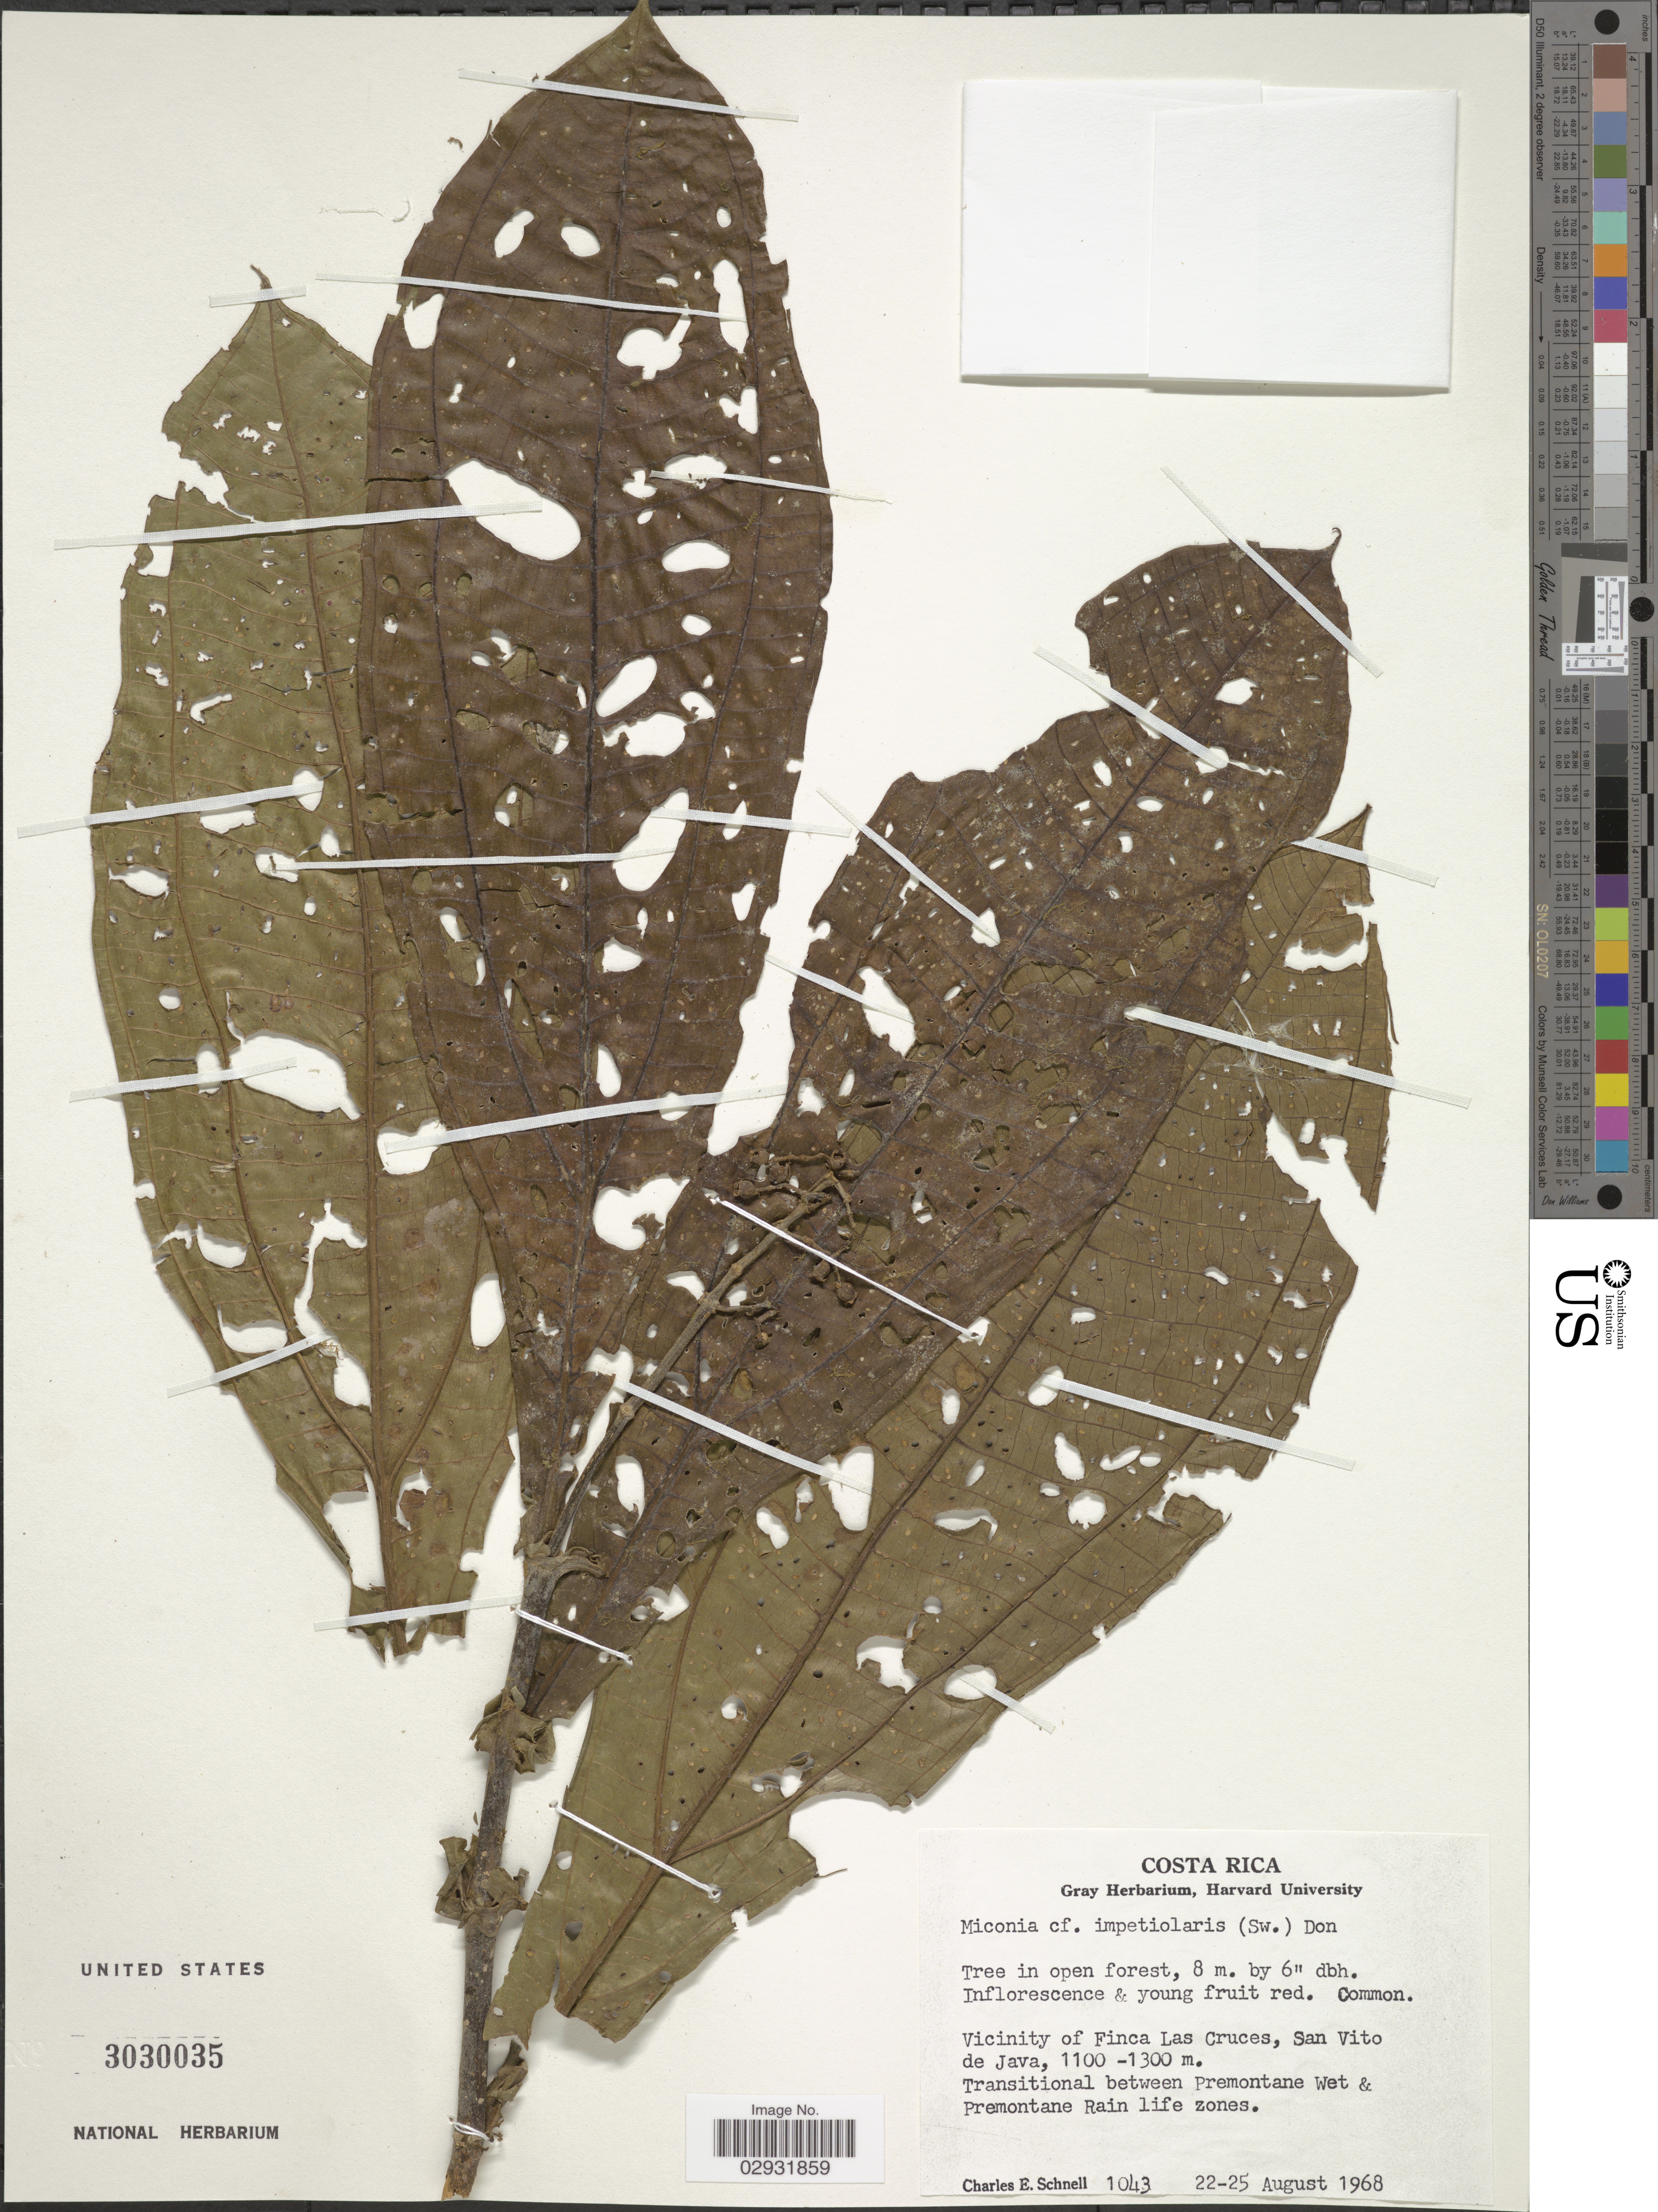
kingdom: Plantae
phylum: Tracheophyta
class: Magnoliopsida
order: Myrtales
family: Melastomataceae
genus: Miconia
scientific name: Miconia appendiculata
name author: Triana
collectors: C. Schnell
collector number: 1043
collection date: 1968-08-22/1968-08-25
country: Costa Rica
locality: Vicinity of Finca Las Cruces, San Vito de Java. Transitional between Premontane Wet & Premontane Rain life zones.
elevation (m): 1100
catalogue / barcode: US 3030035